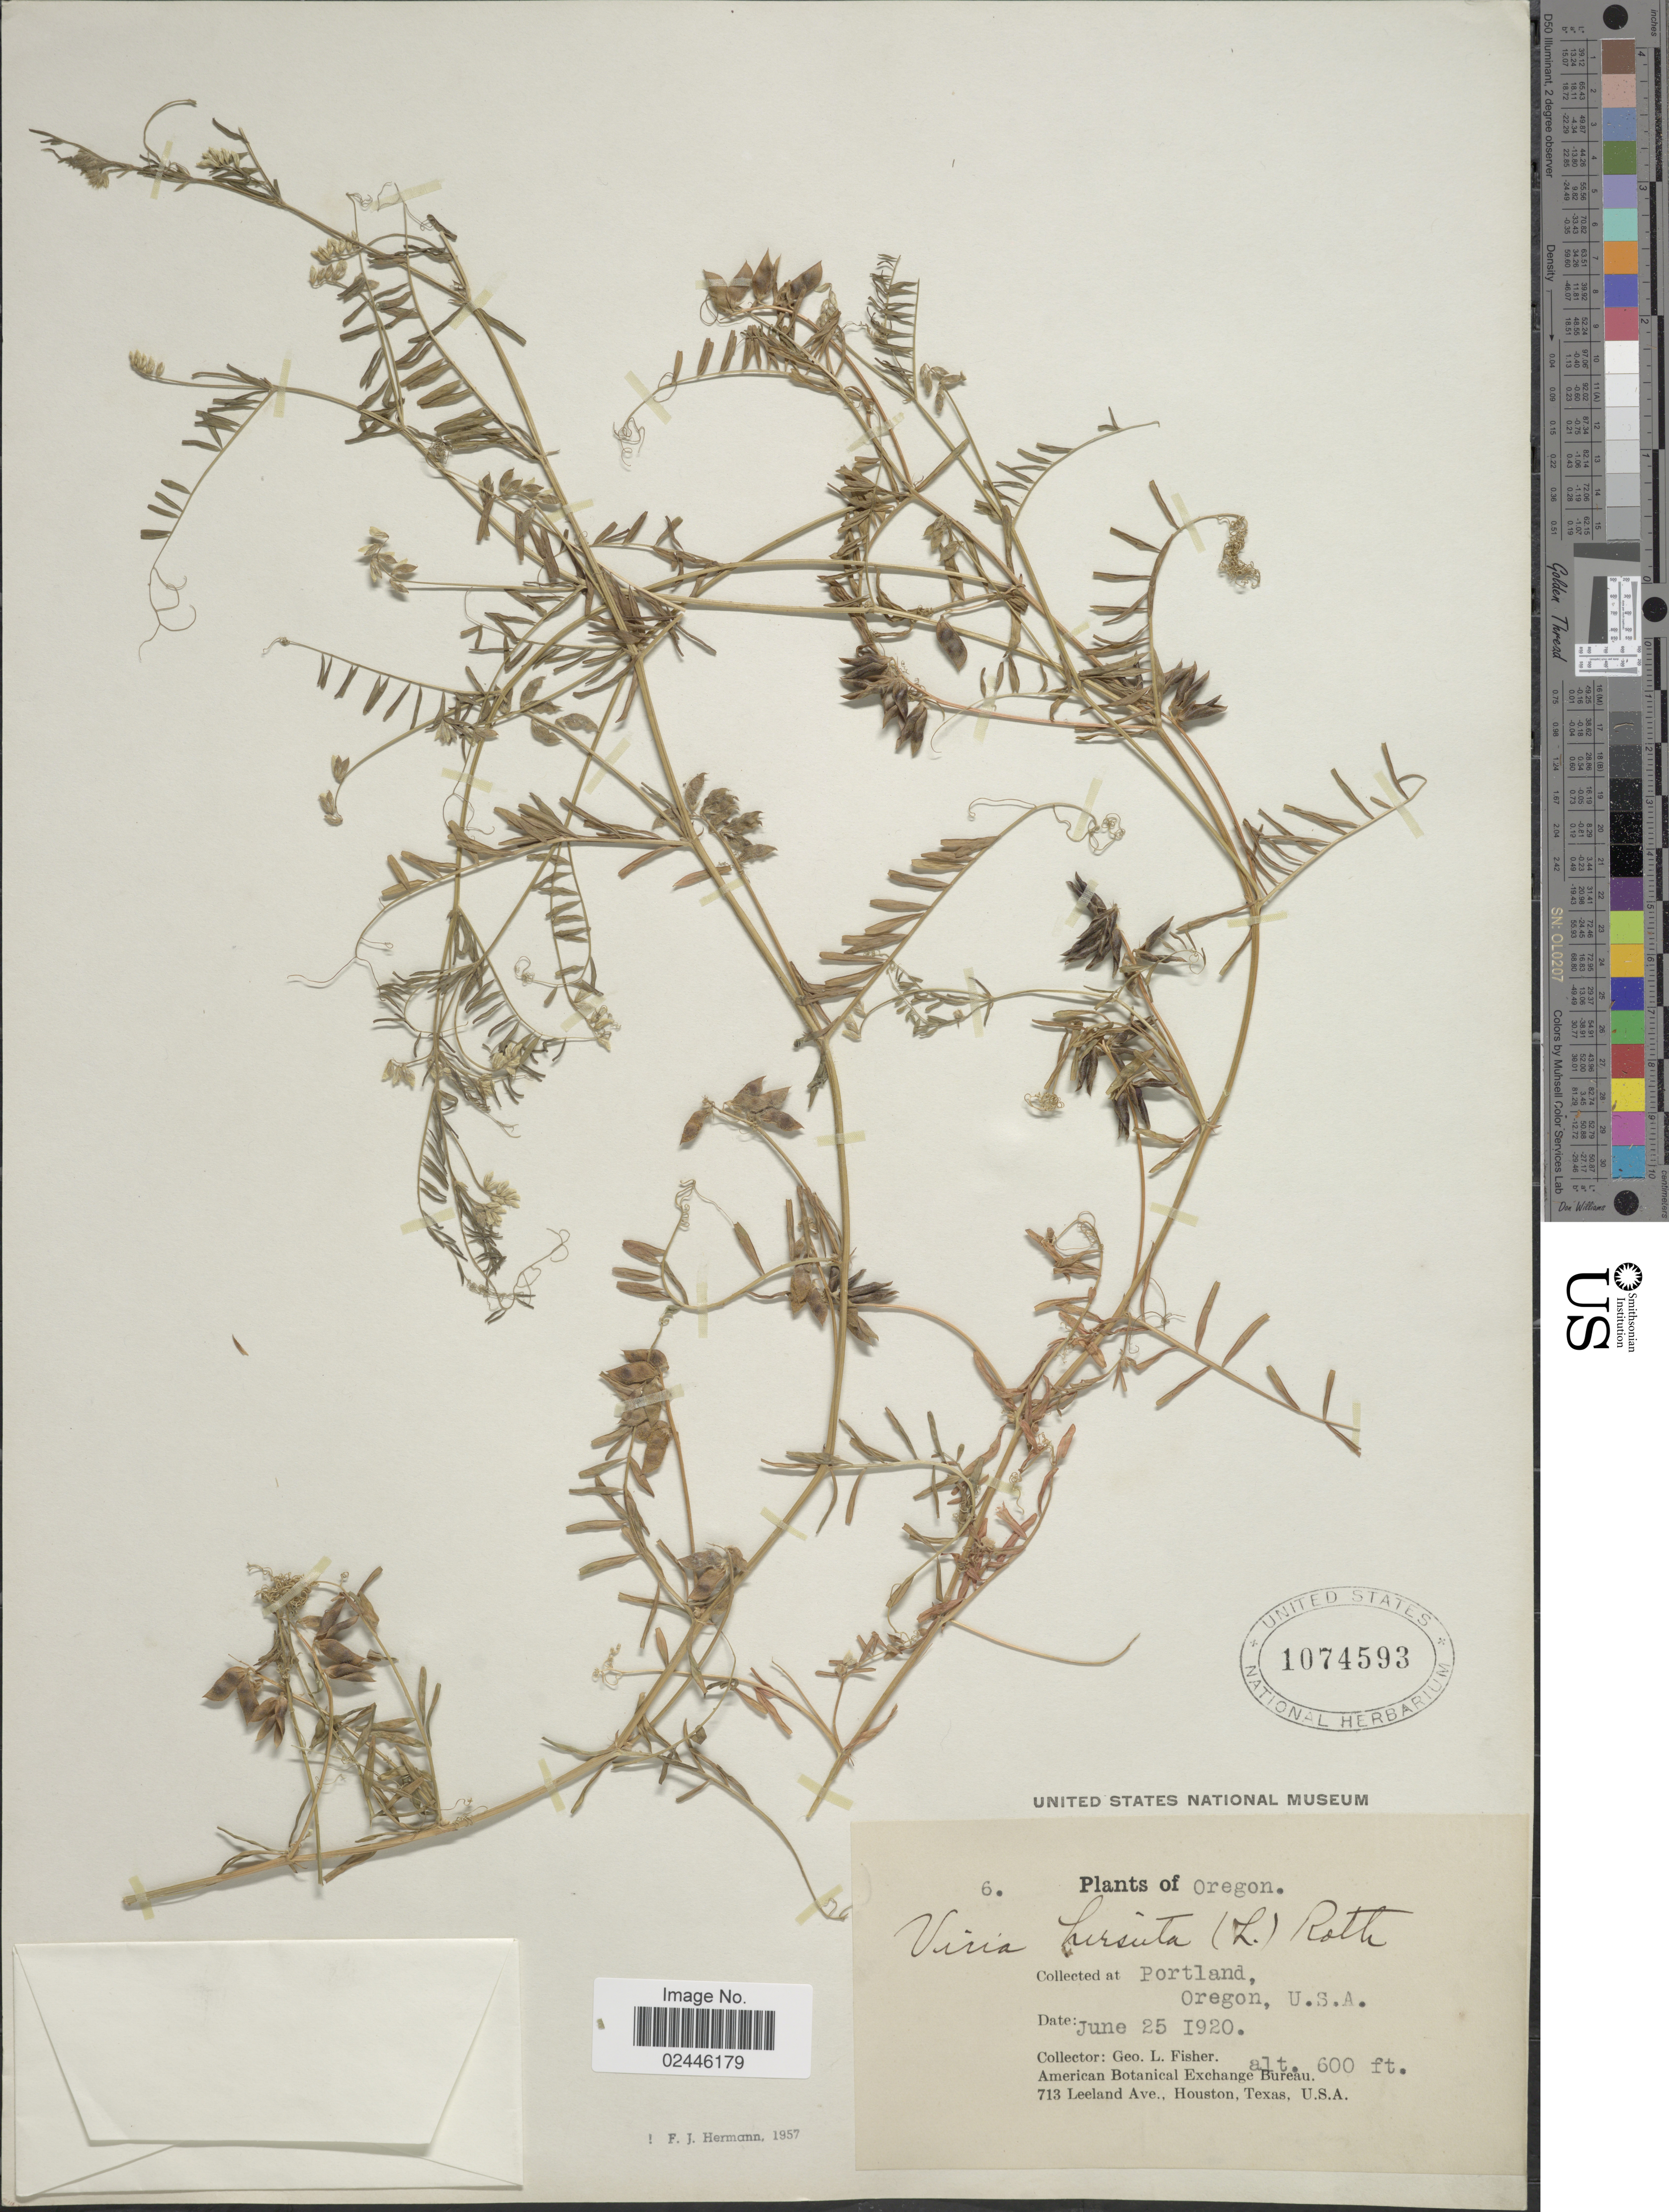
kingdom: Plantae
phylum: Tracheophyta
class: Magnoliopsida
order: Fabales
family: Fabaceae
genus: Vicia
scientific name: Vicia hirsuta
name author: (L.) A. Gray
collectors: G. L. Fisher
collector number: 6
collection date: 1920-06-25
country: United States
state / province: Oregon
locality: Portland, Oregon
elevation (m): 183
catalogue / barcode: US 1074593